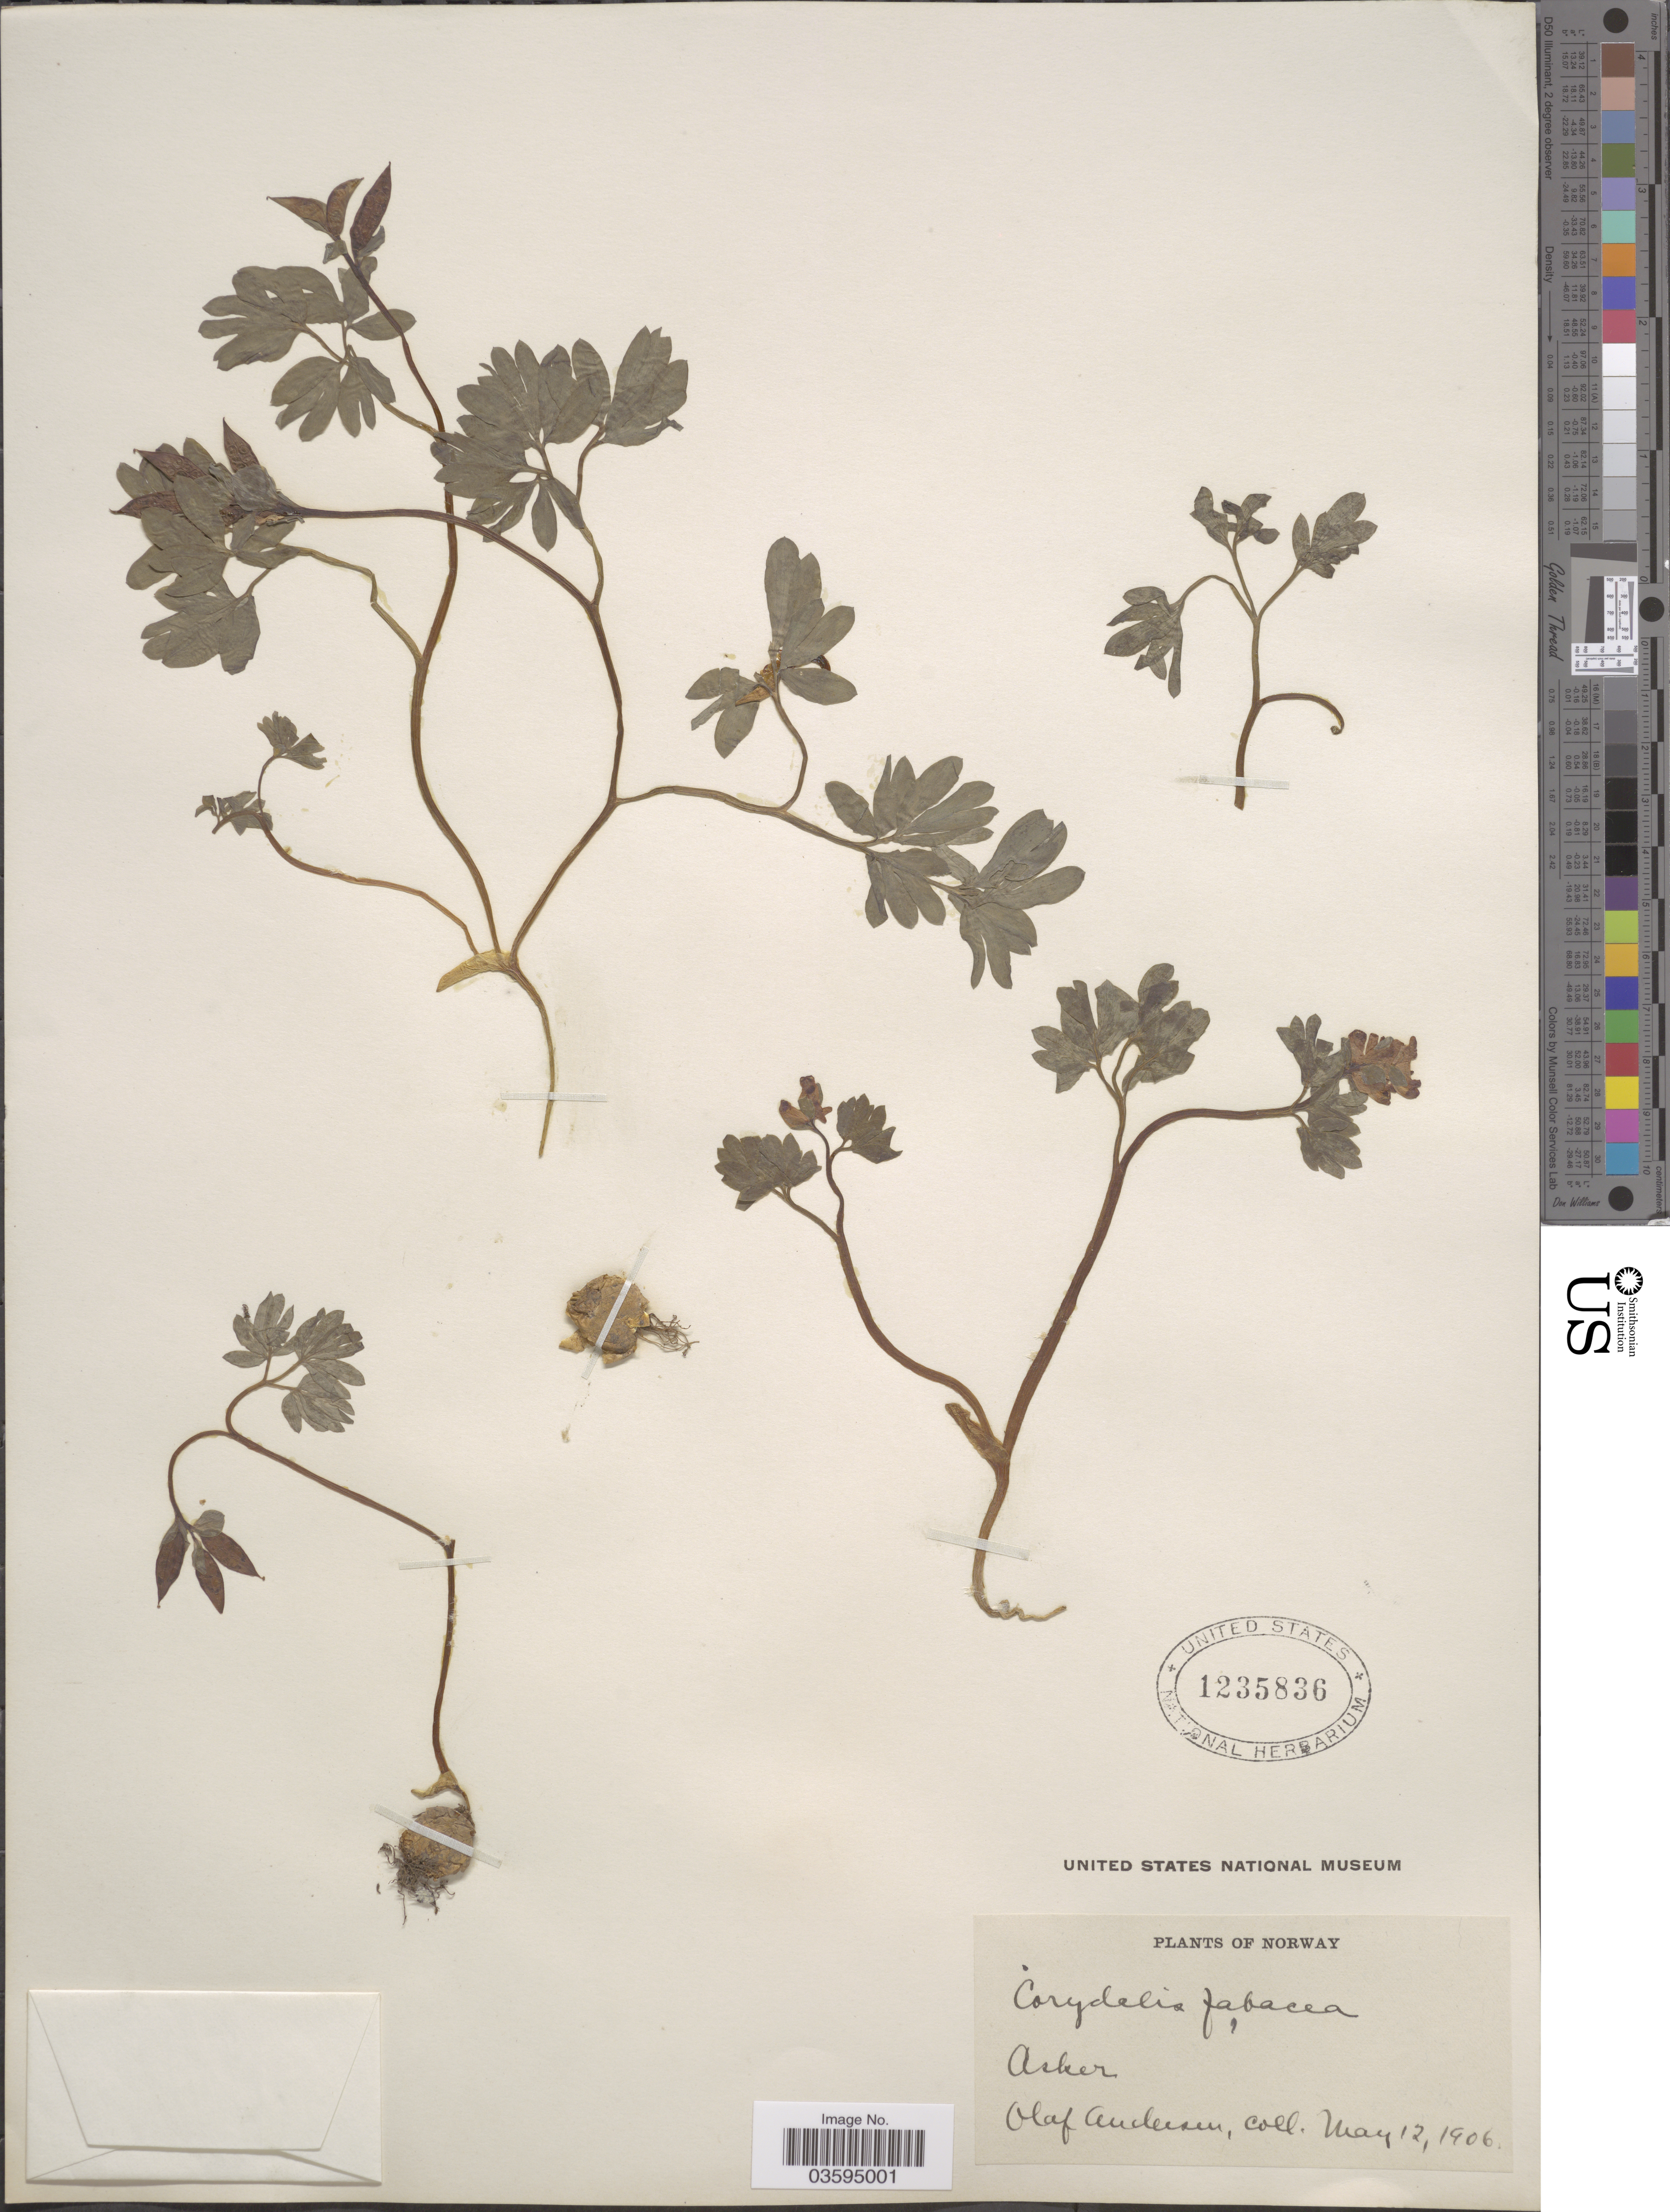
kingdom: Plantae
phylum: Tracheophyta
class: Magnoliopsida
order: Ranunculales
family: Papaveraceae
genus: Corydalis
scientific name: Corydalis fabacea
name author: (Retz.) Pers.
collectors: O. Andersen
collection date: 1906-05-12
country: Norway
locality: Asker.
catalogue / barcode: US 1235836